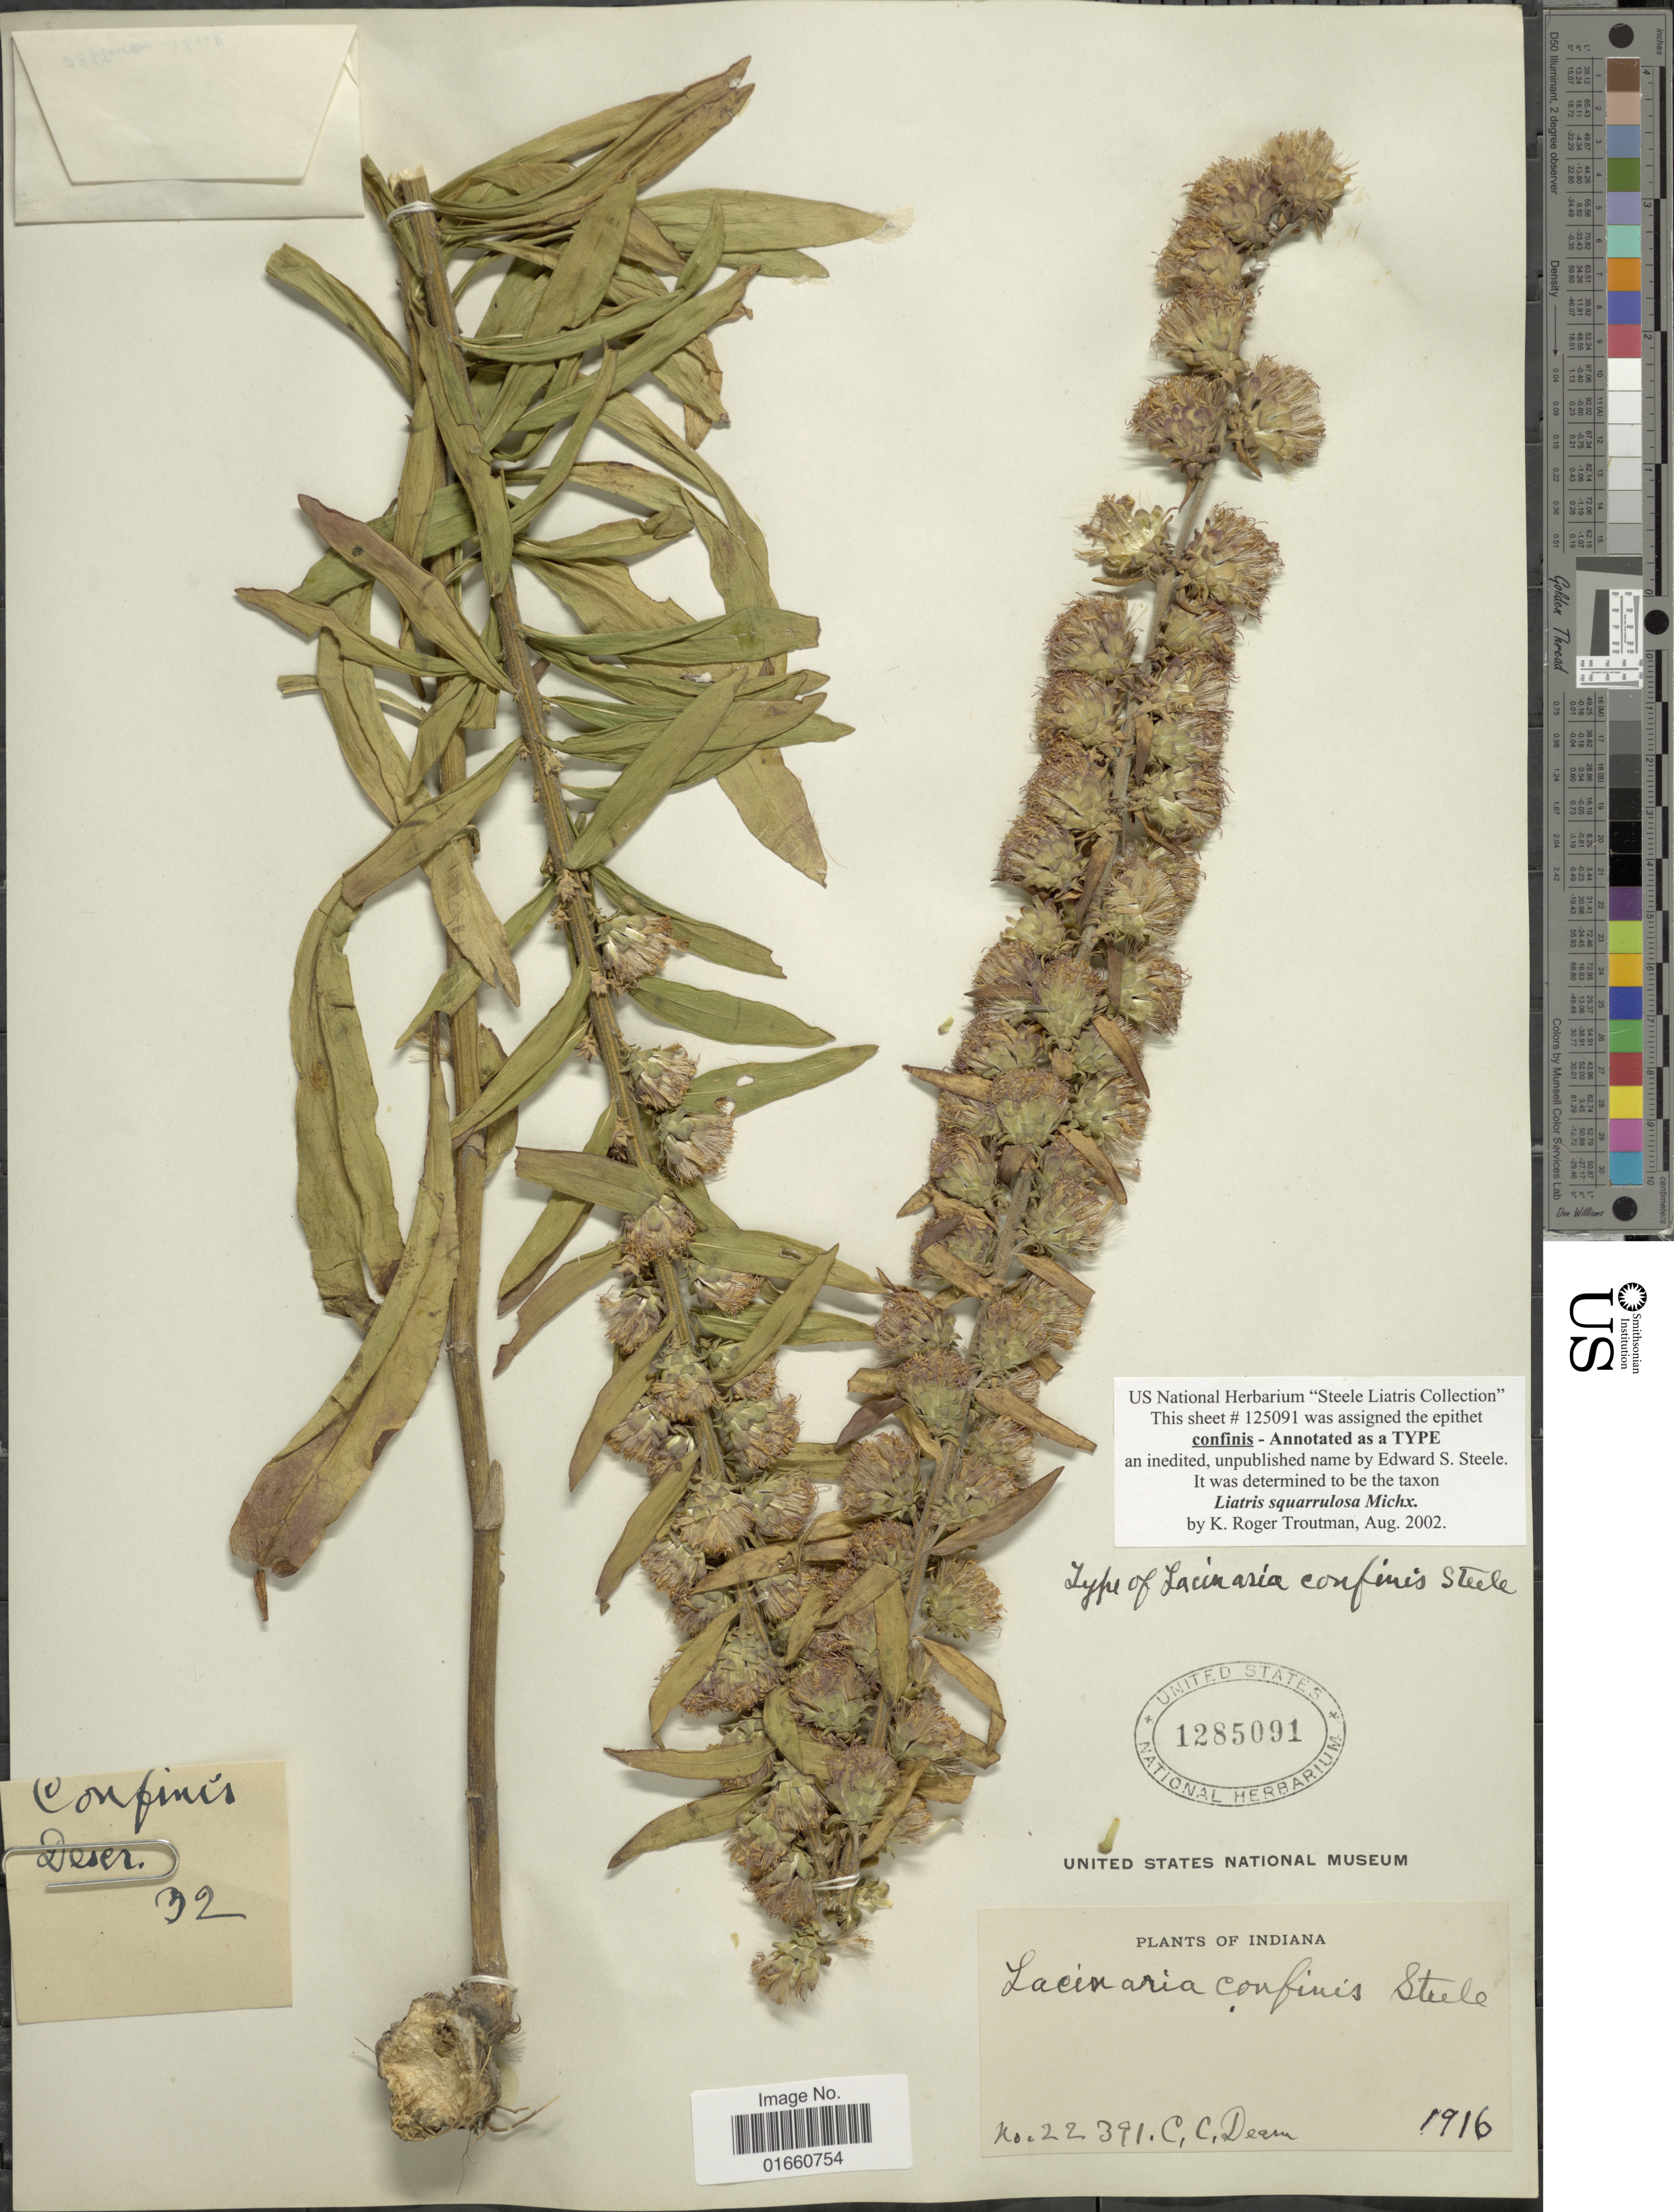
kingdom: Plantae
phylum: Tracheophyta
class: Magnoliopsida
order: Asterales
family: Asteraceae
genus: Liatris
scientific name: Liatris squarrulosa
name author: Michx.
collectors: C. C. Deam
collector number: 22391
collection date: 1916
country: United States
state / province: Indiana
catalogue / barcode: US 1285091